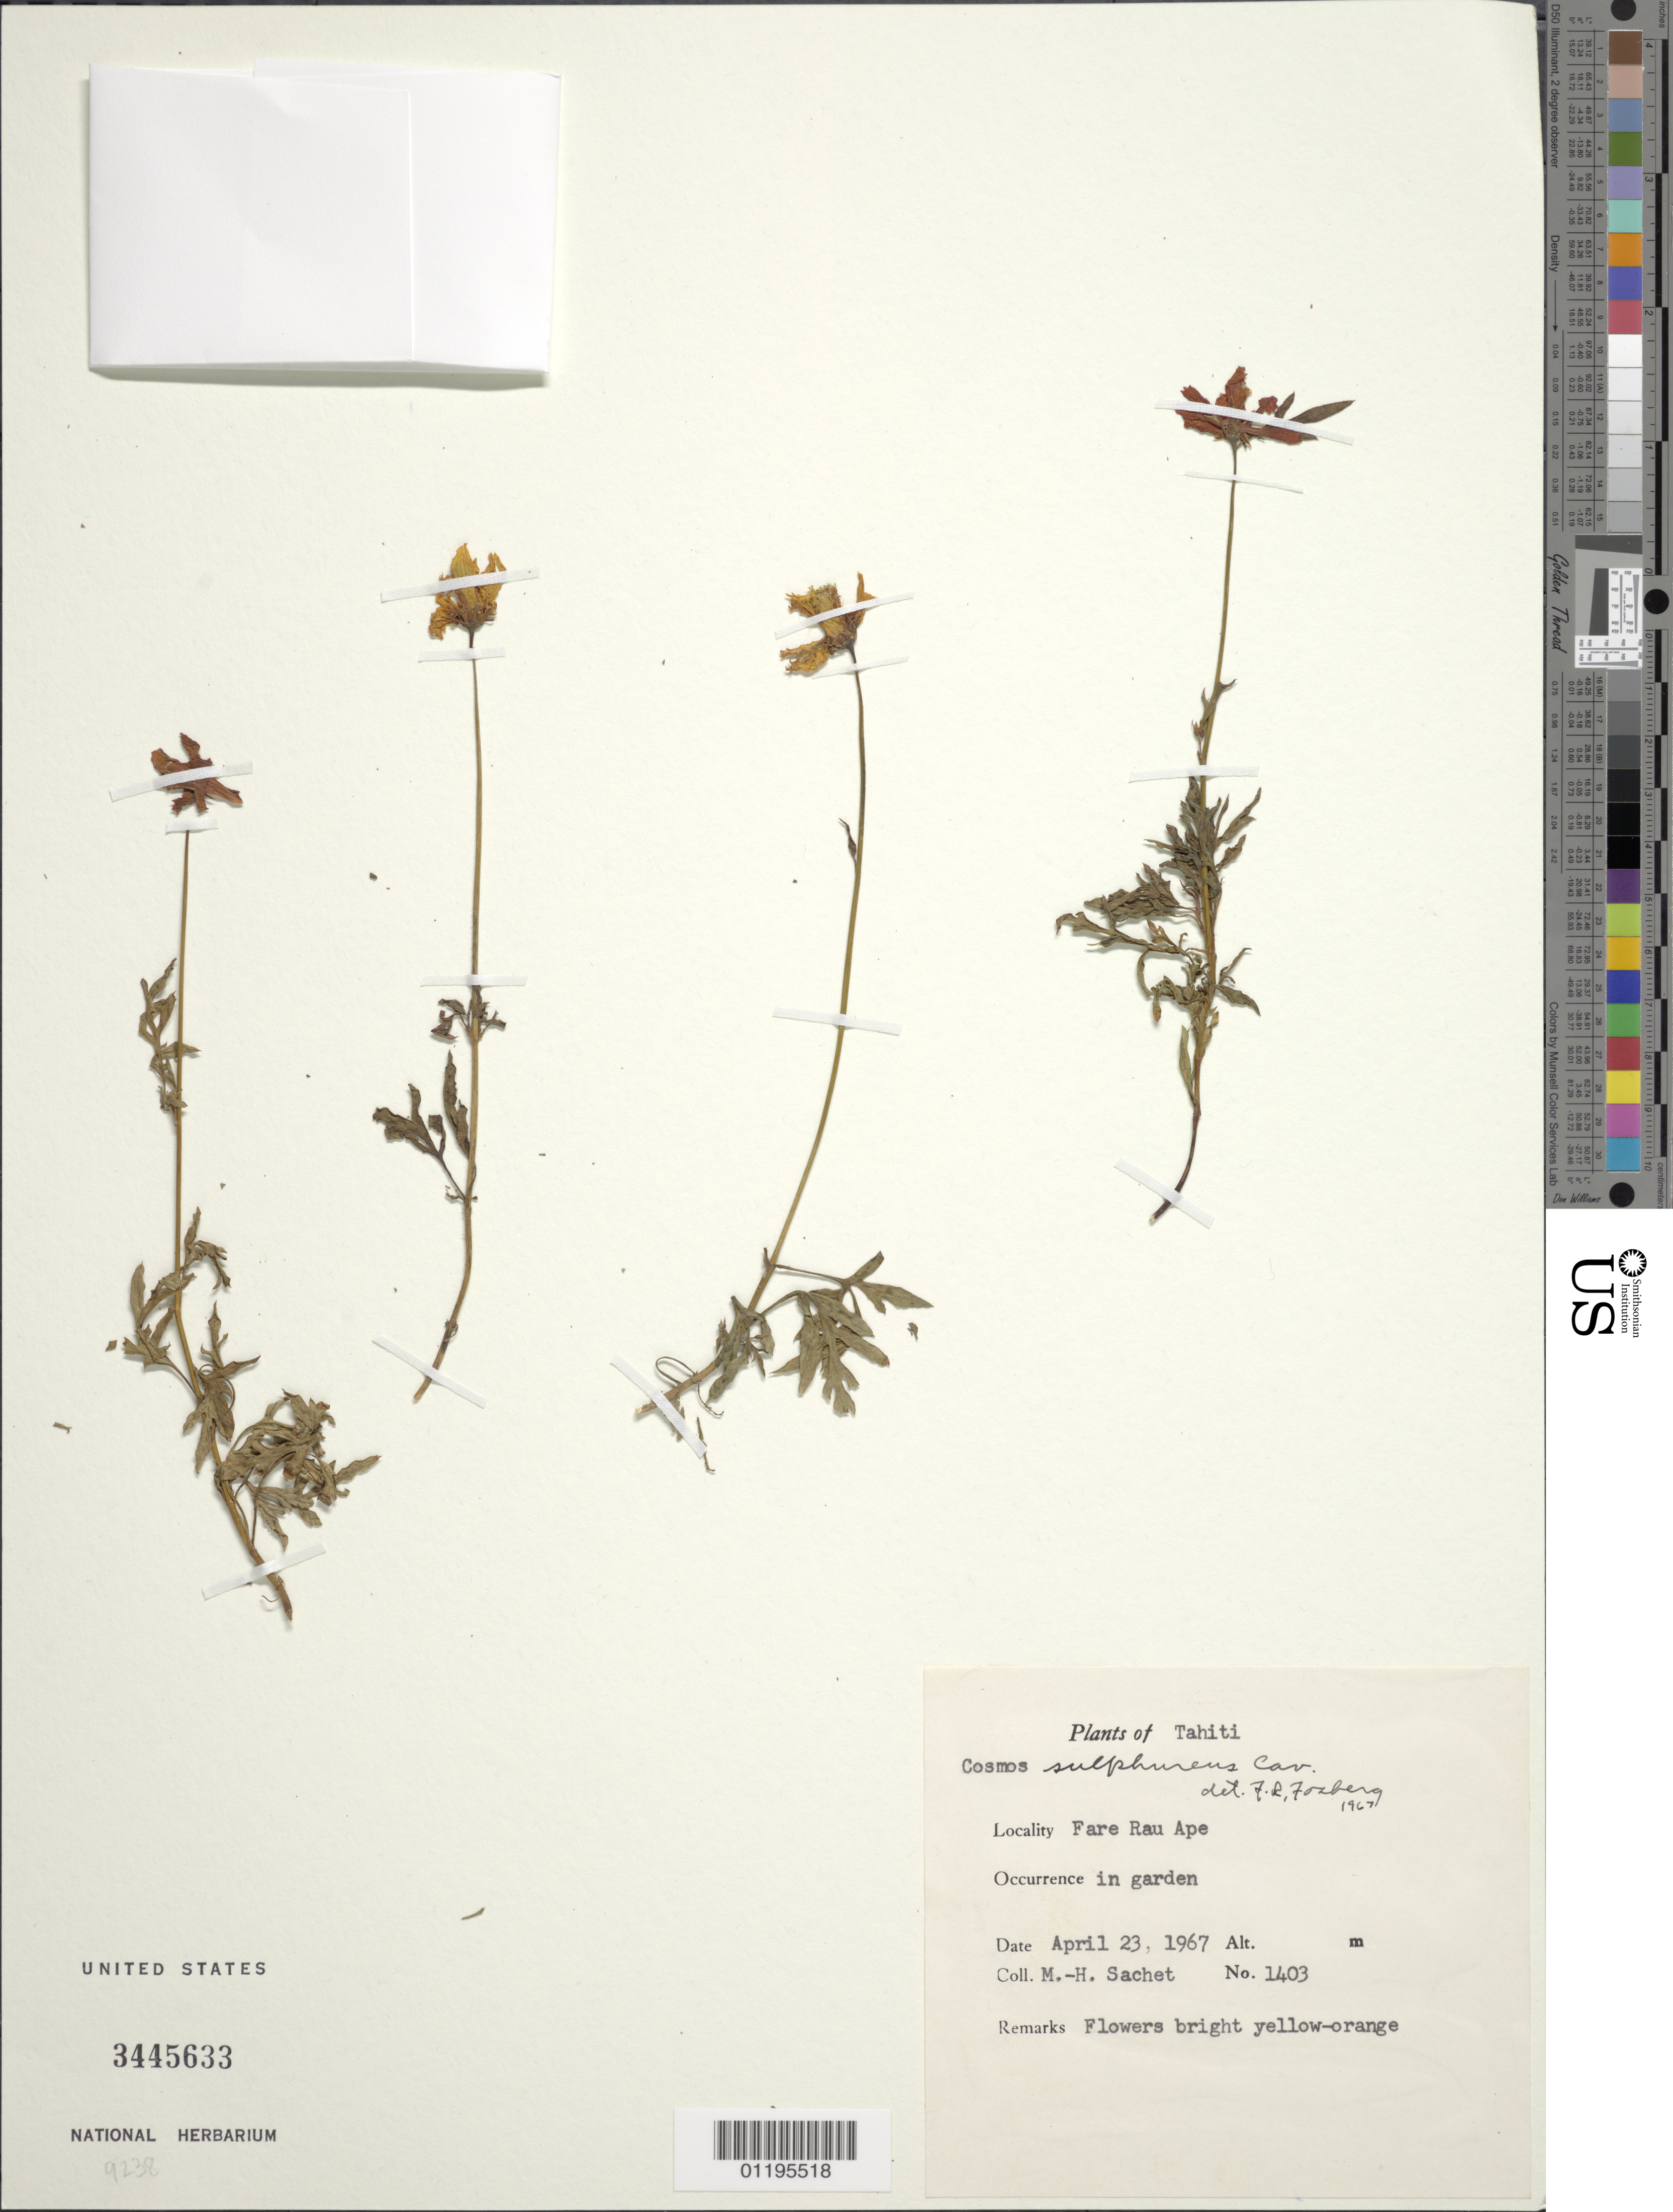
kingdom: Plantae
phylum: Tracheophyta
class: Magnoliopsida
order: Asterales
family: Asteraceae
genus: Cosmos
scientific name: Cosmos sulphureus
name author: Cav.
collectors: M.-H. Sachet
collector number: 1403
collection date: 1967-04-23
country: French Polynesia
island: Tahiti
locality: Tahiti. Fare Rau Ape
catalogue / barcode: US 3445633